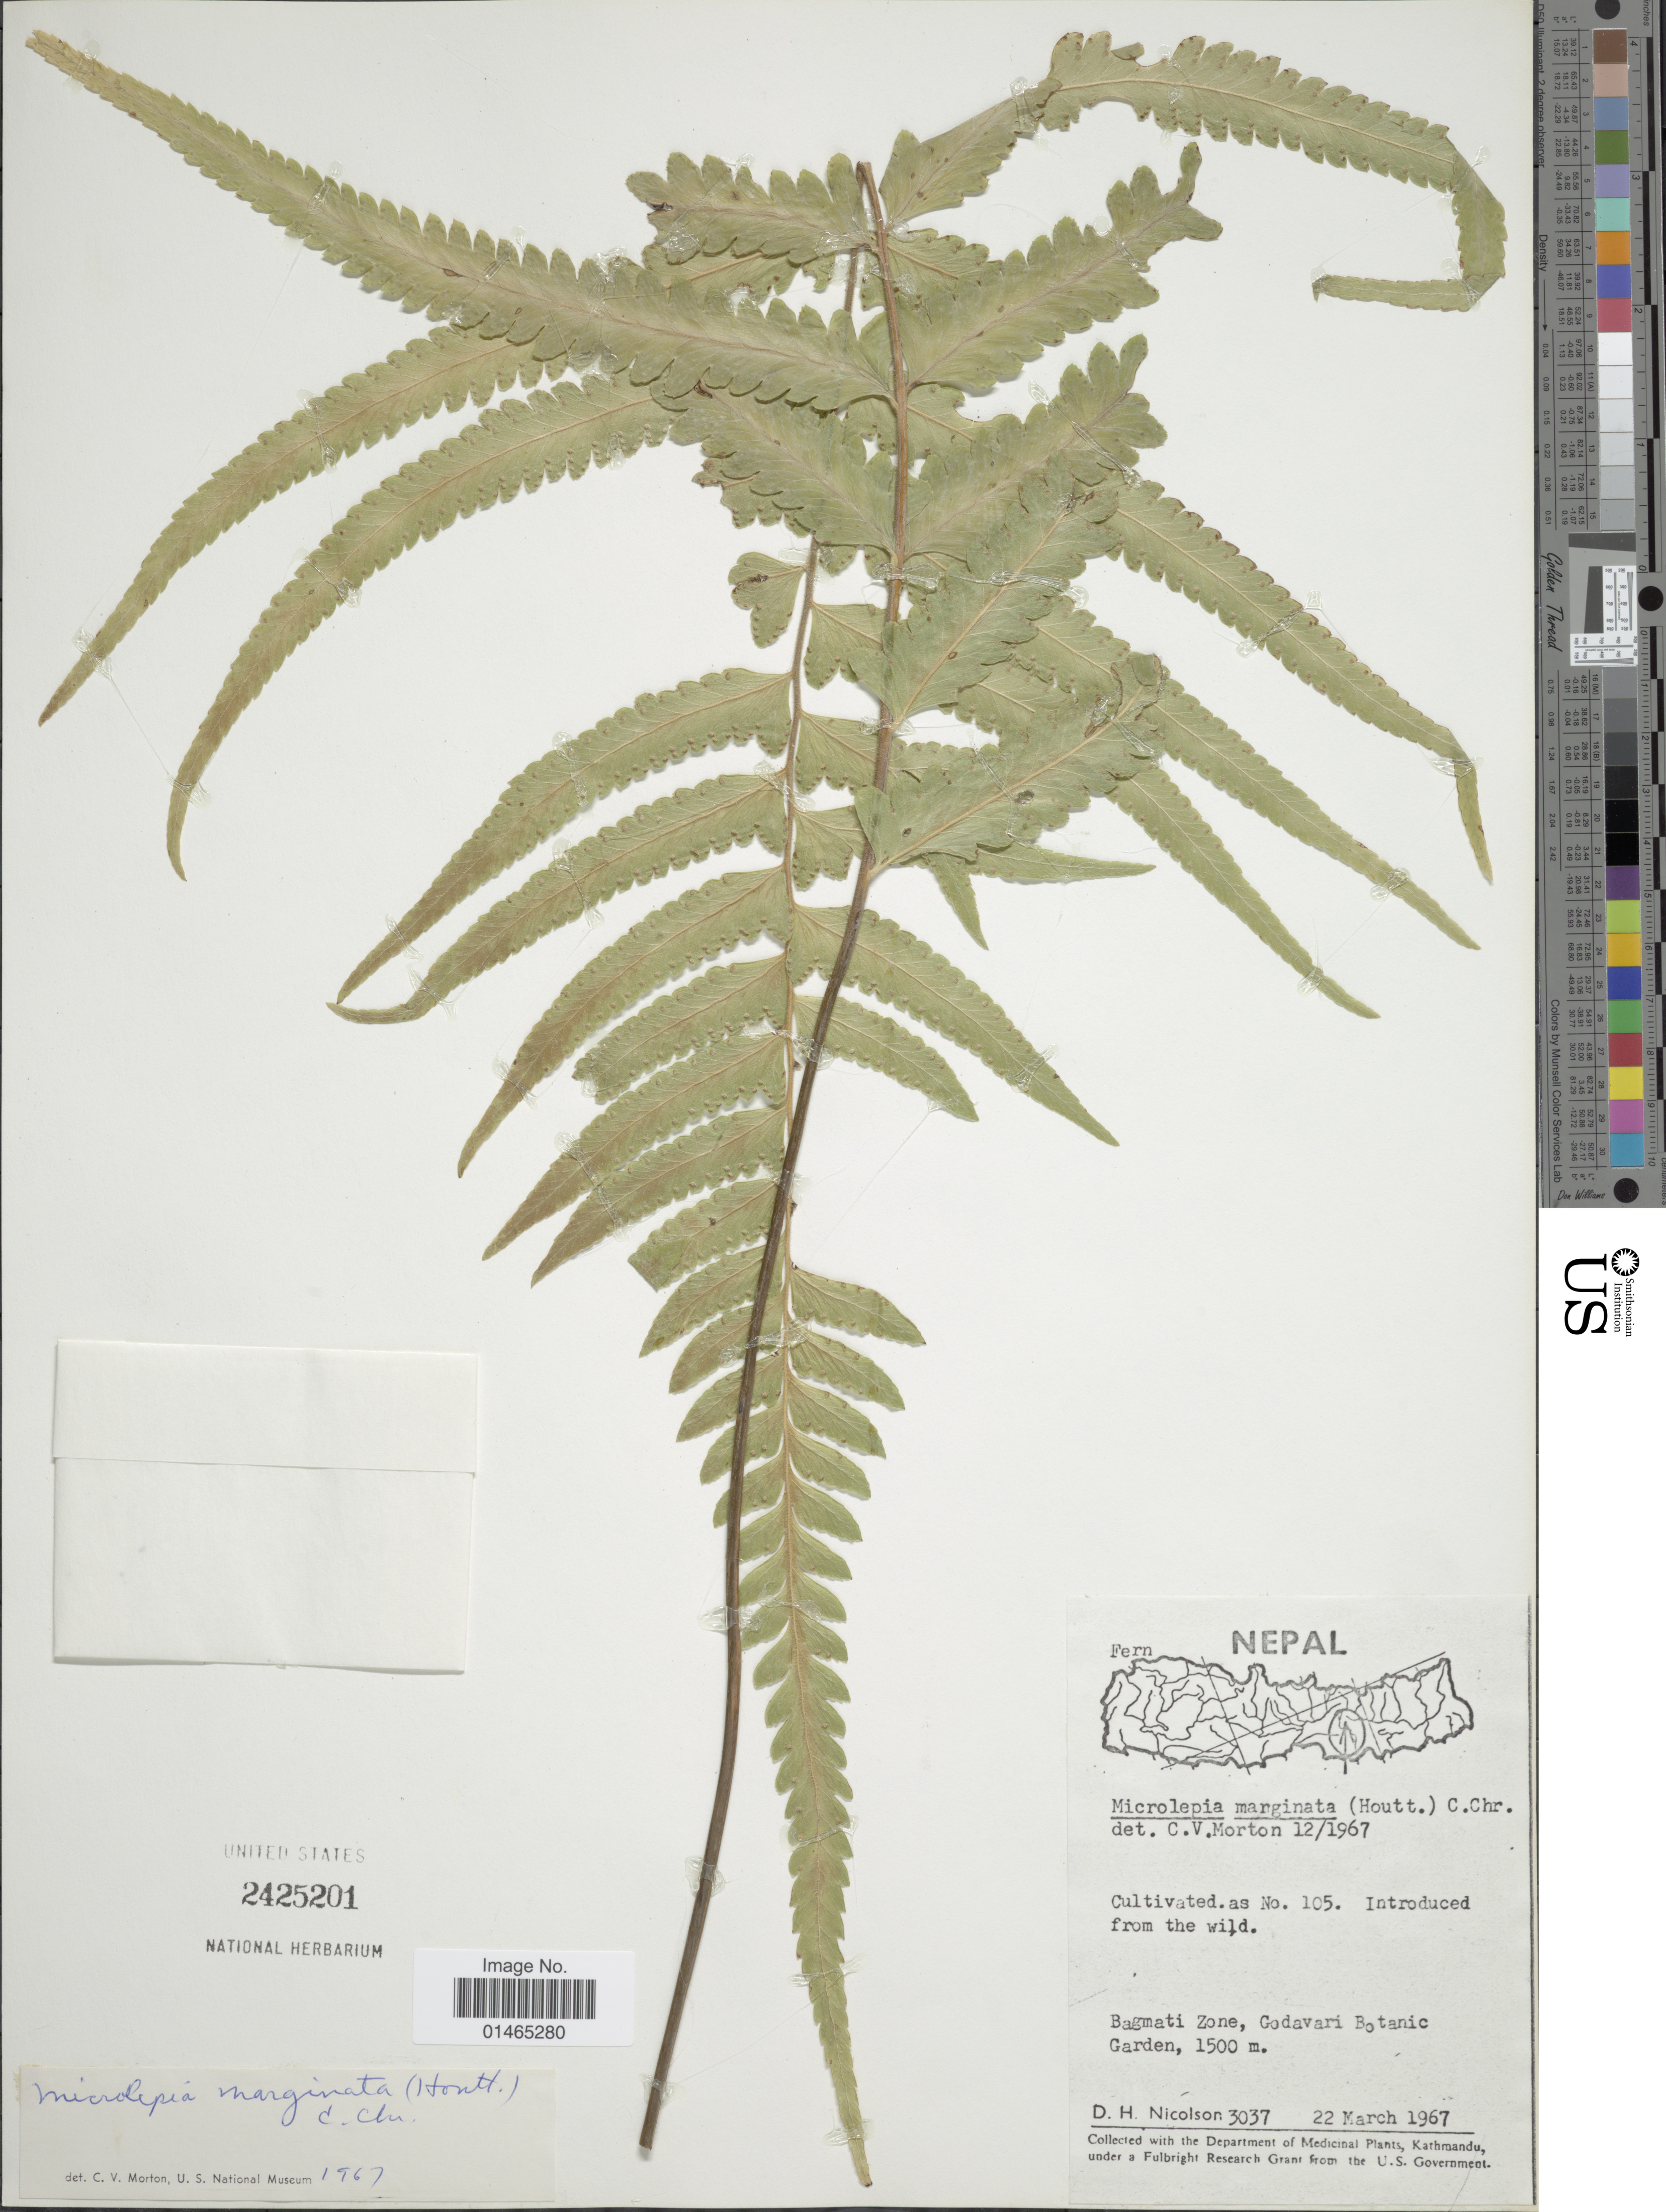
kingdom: Plantae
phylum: Tracheophyta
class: Polypodiopsida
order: Polypodiales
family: Dennstaedtiaceae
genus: Microlepia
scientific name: Microlepia marginata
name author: (Houtt.) C. Chr.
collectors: D. H. Nicolson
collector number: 3037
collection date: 1967-03-22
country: Nepal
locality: Bagmati Zone, Godavari Botanic Garden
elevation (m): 1500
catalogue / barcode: US 2425201